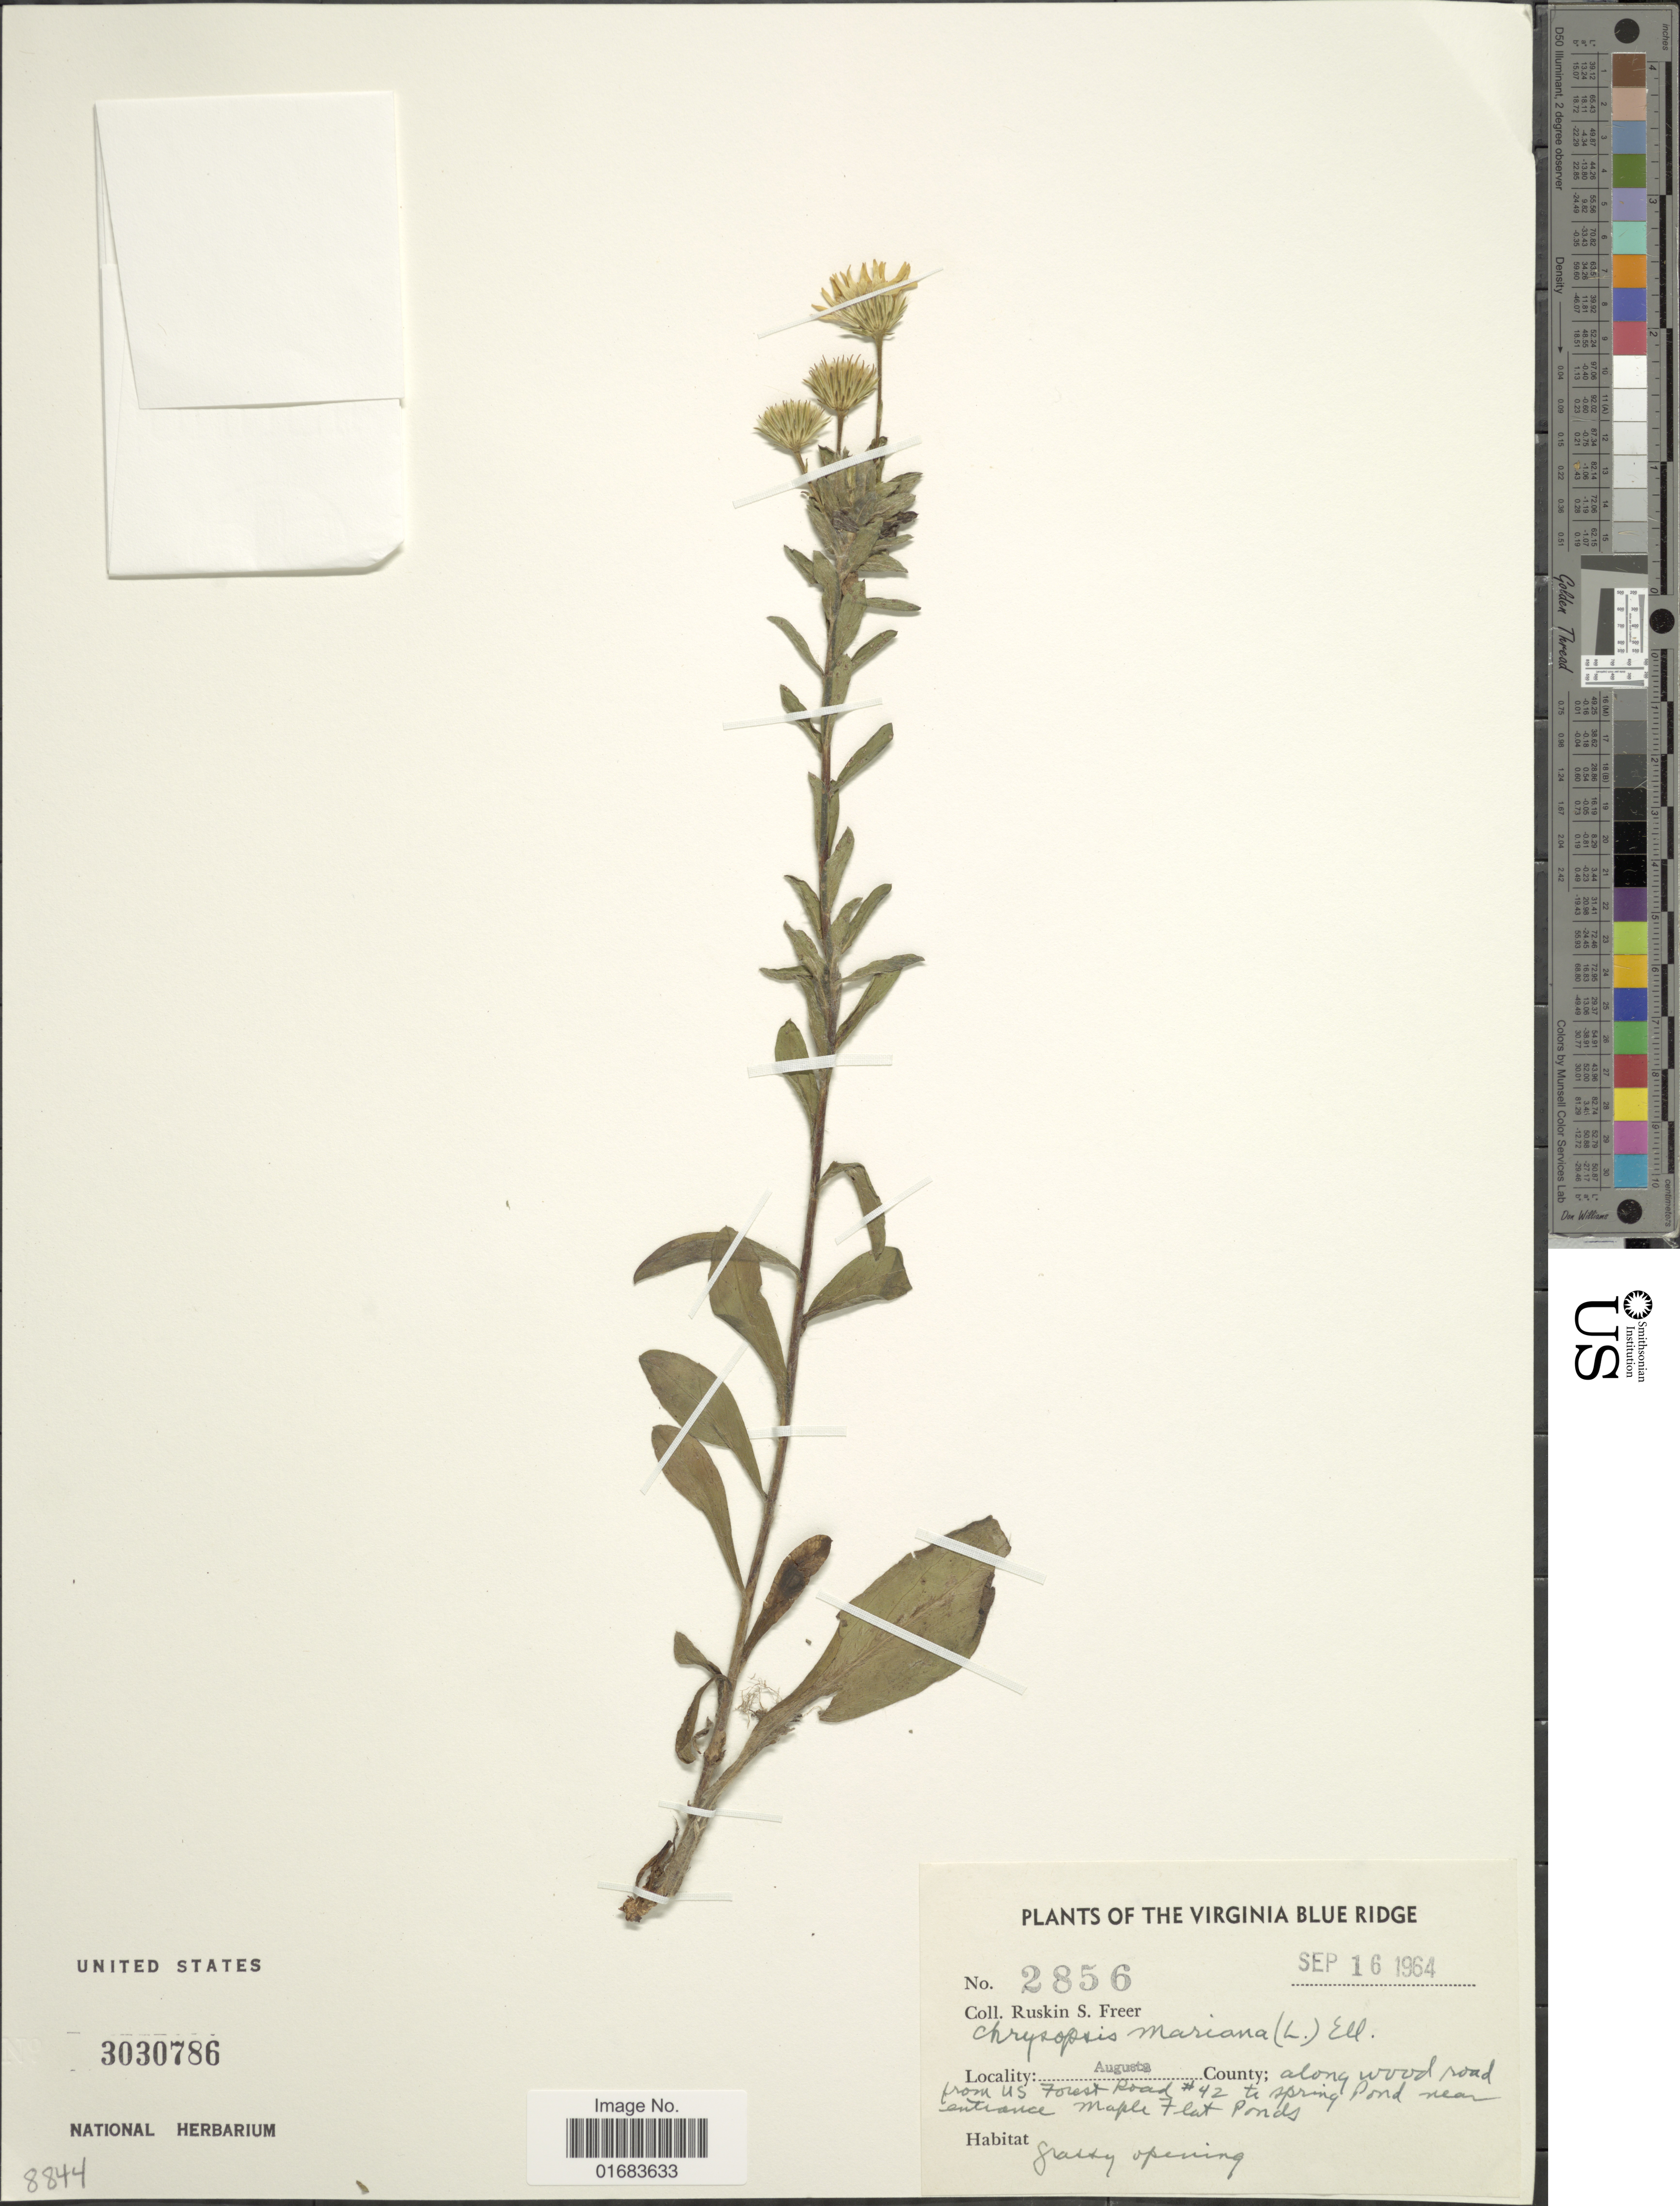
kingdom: Plantae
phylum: Tracheophyta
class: Magnoliopsida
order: Asterales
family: Asteraceae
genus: Chrysopsis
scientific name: Chrysopsis mariana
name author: (L.) Elliott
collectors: R. Freer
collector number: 2856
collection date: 1964-09-16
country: United States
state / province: Virginia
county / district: Augusta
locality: The Virginia Blue Ridge, along Wood road from U S forest Road # 42 to Spring Pond near Entrance Maple Flat ponds.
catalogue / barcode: US 3030786